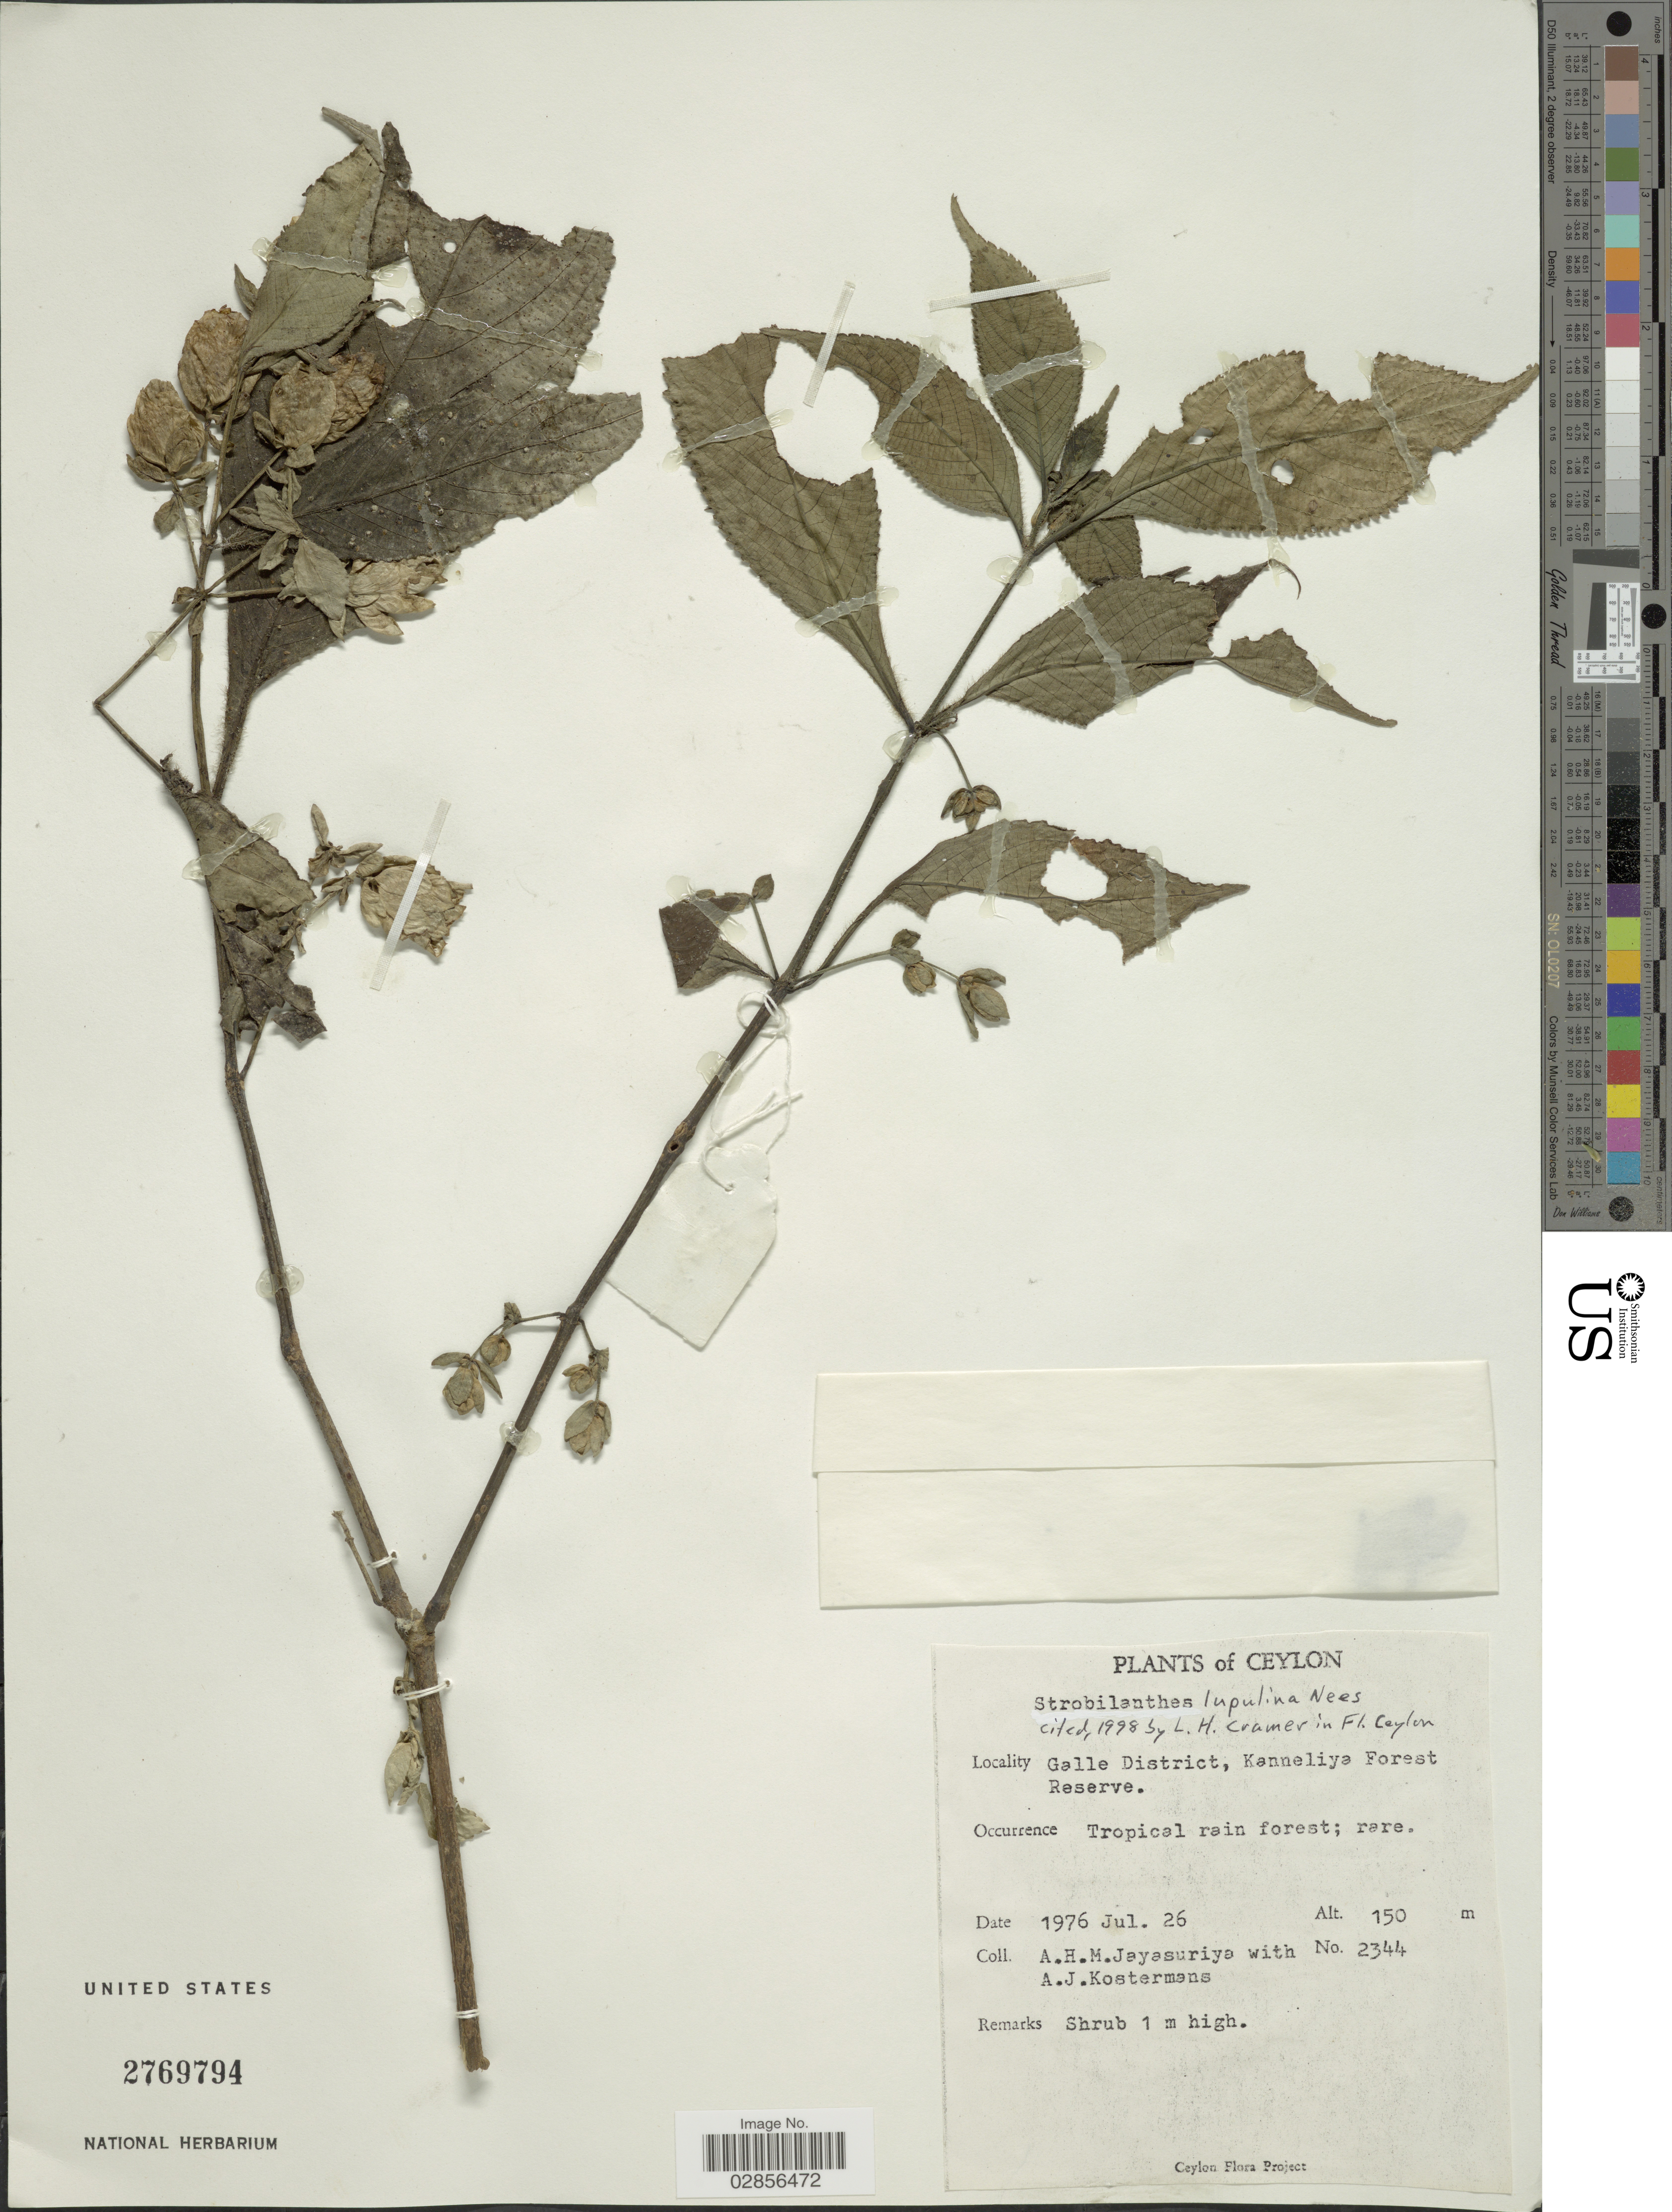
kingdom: Plantae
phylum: Tracheophyta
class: Magnoliopsida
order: Lamiales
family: Acanthaceae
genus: Strobilanthes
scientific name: Strobilanthes lupulina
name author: Nees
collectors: A. H. Jayasuriya & A. J. G. Kostermans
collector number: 2344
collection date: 1976-07-26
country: Sri Lanka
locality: Ceylon. Galle District, Kanneliya Forest Reserve.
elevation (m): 150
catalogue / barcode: US 2769794